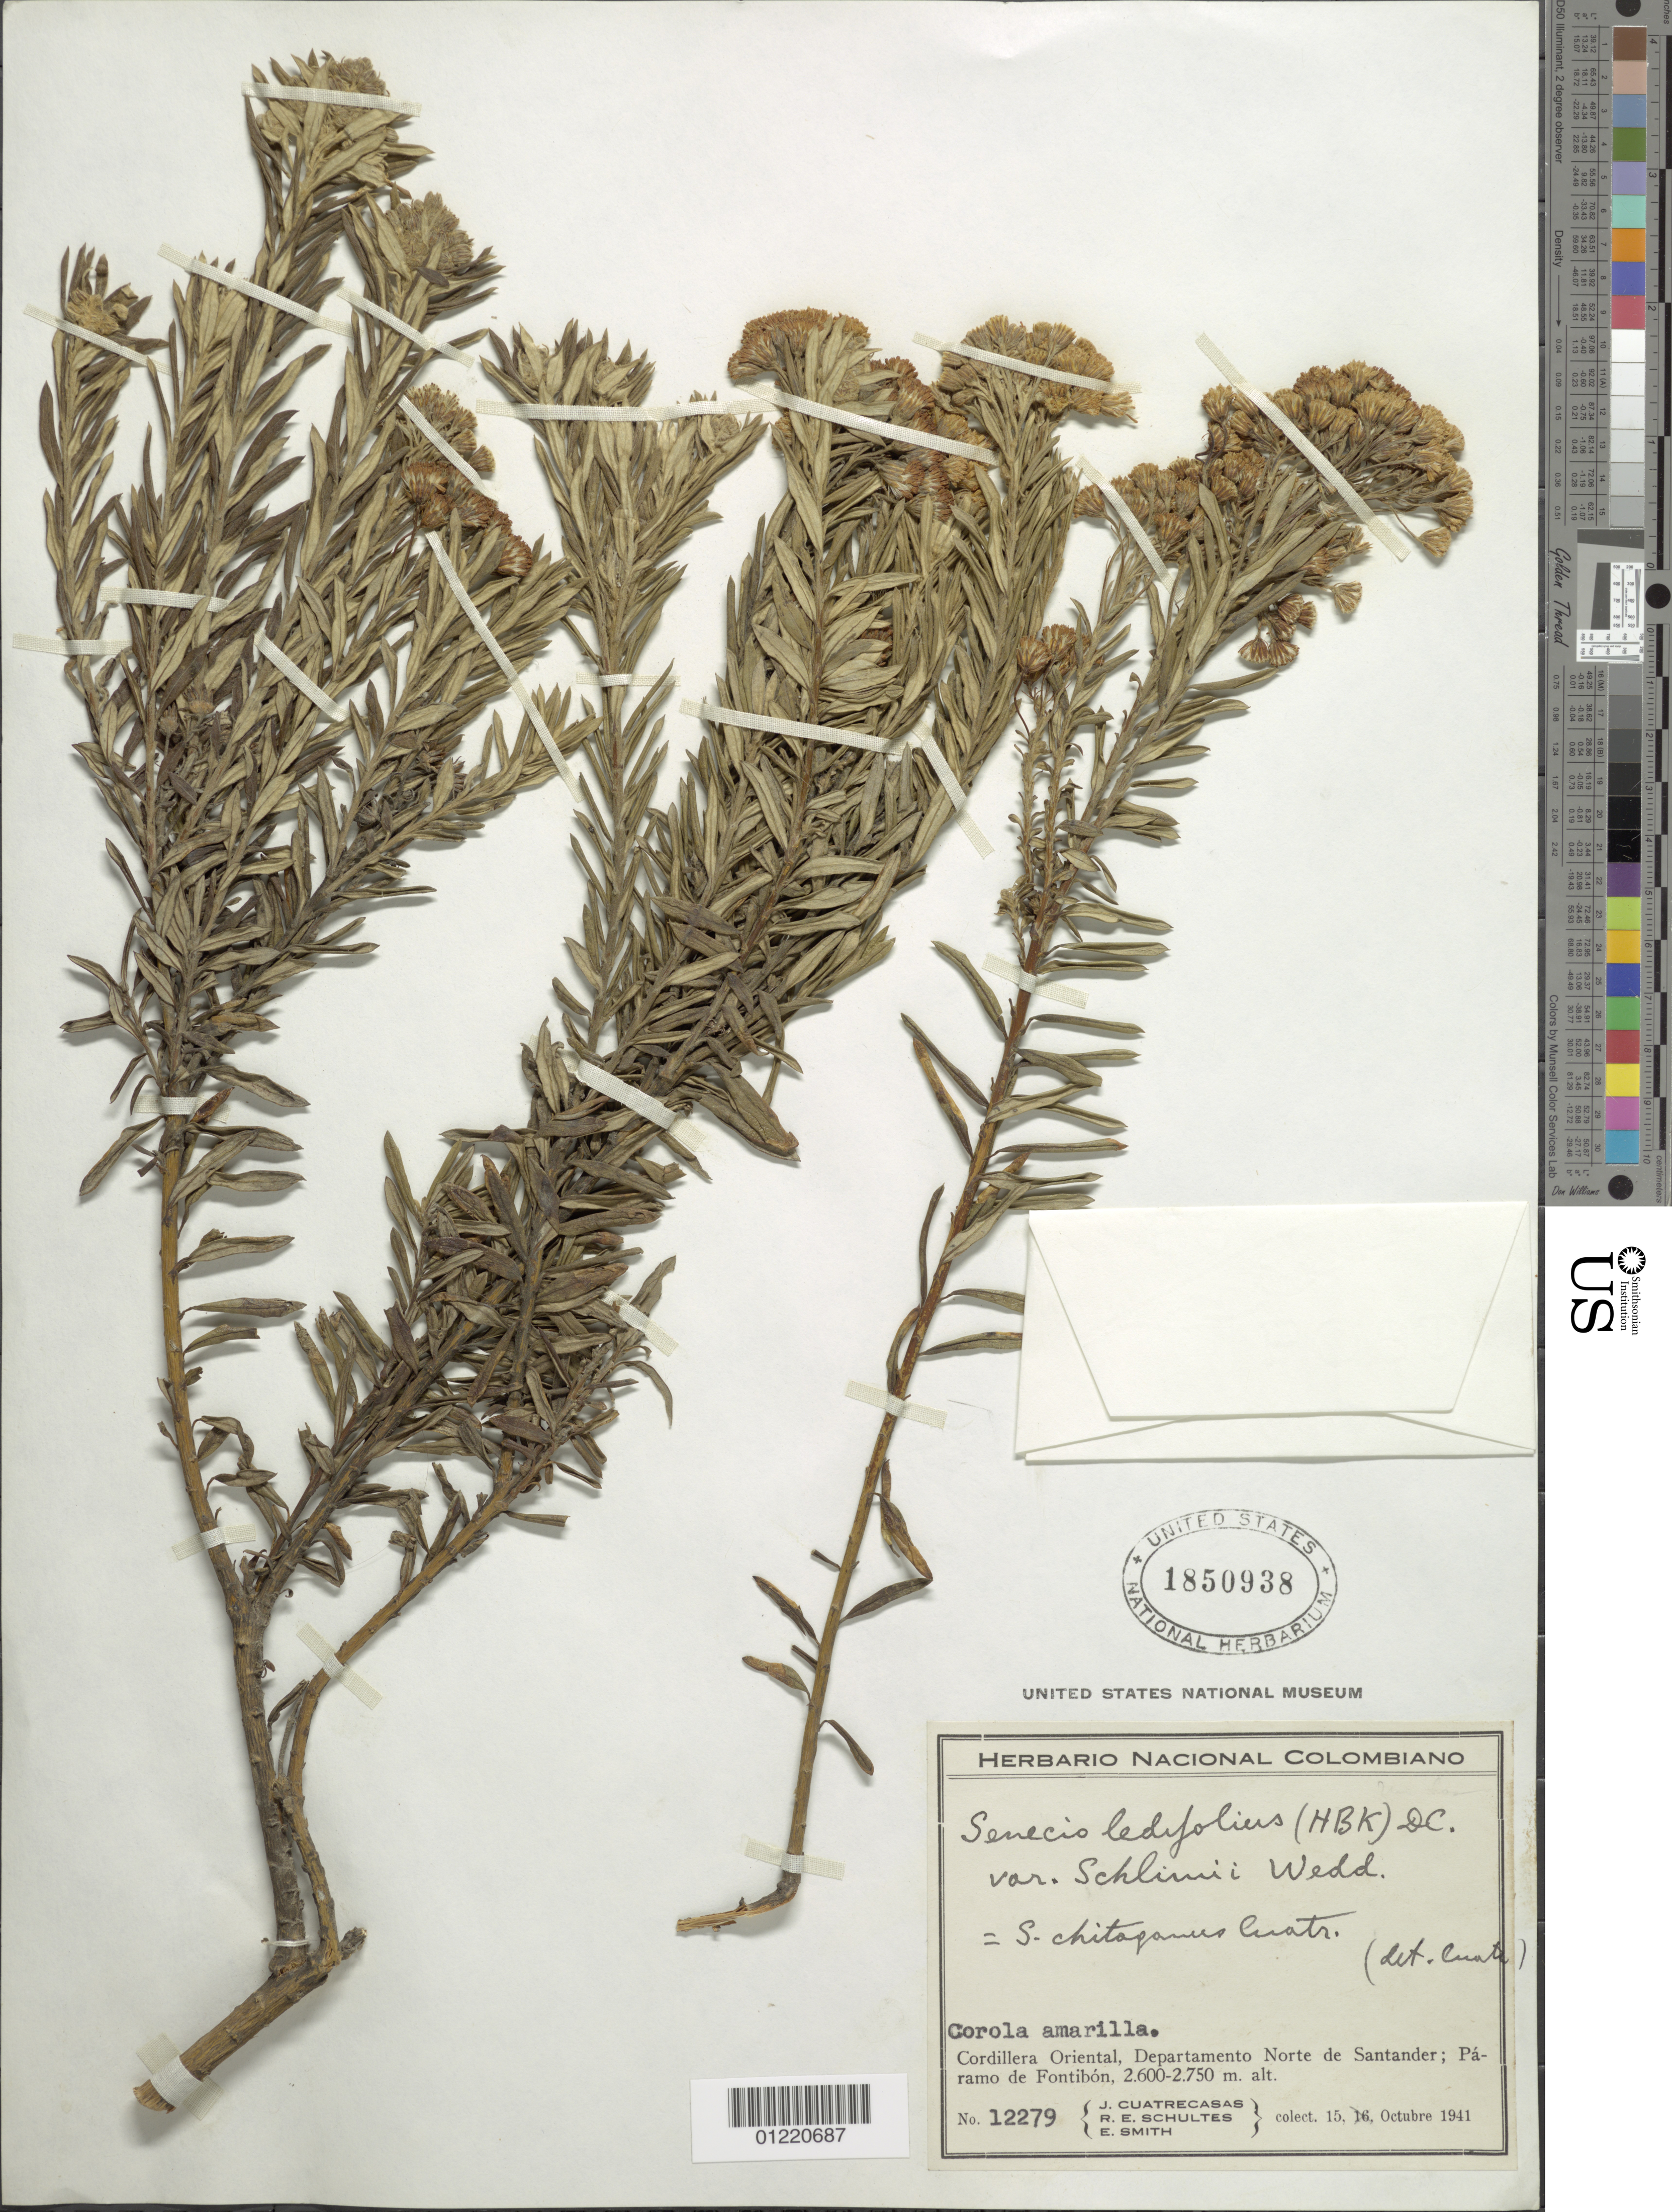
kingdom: Plantae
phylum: Tracheophyta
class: Magnoliopsida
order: Asterales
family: Asteraceae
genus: Pentacalia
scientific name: Pentacalia ledifolia subsp. schlimii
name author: (Wedd.) Cuatrec.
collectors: J. Cuatrecasas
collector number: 12279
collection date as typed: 15 Oct 1941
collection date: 1941-10-15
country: Colombia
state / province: Norte de Santander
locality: Cordillera Oriental, Páramo de Fontibón.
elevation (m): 2600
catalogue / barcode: US 1850938